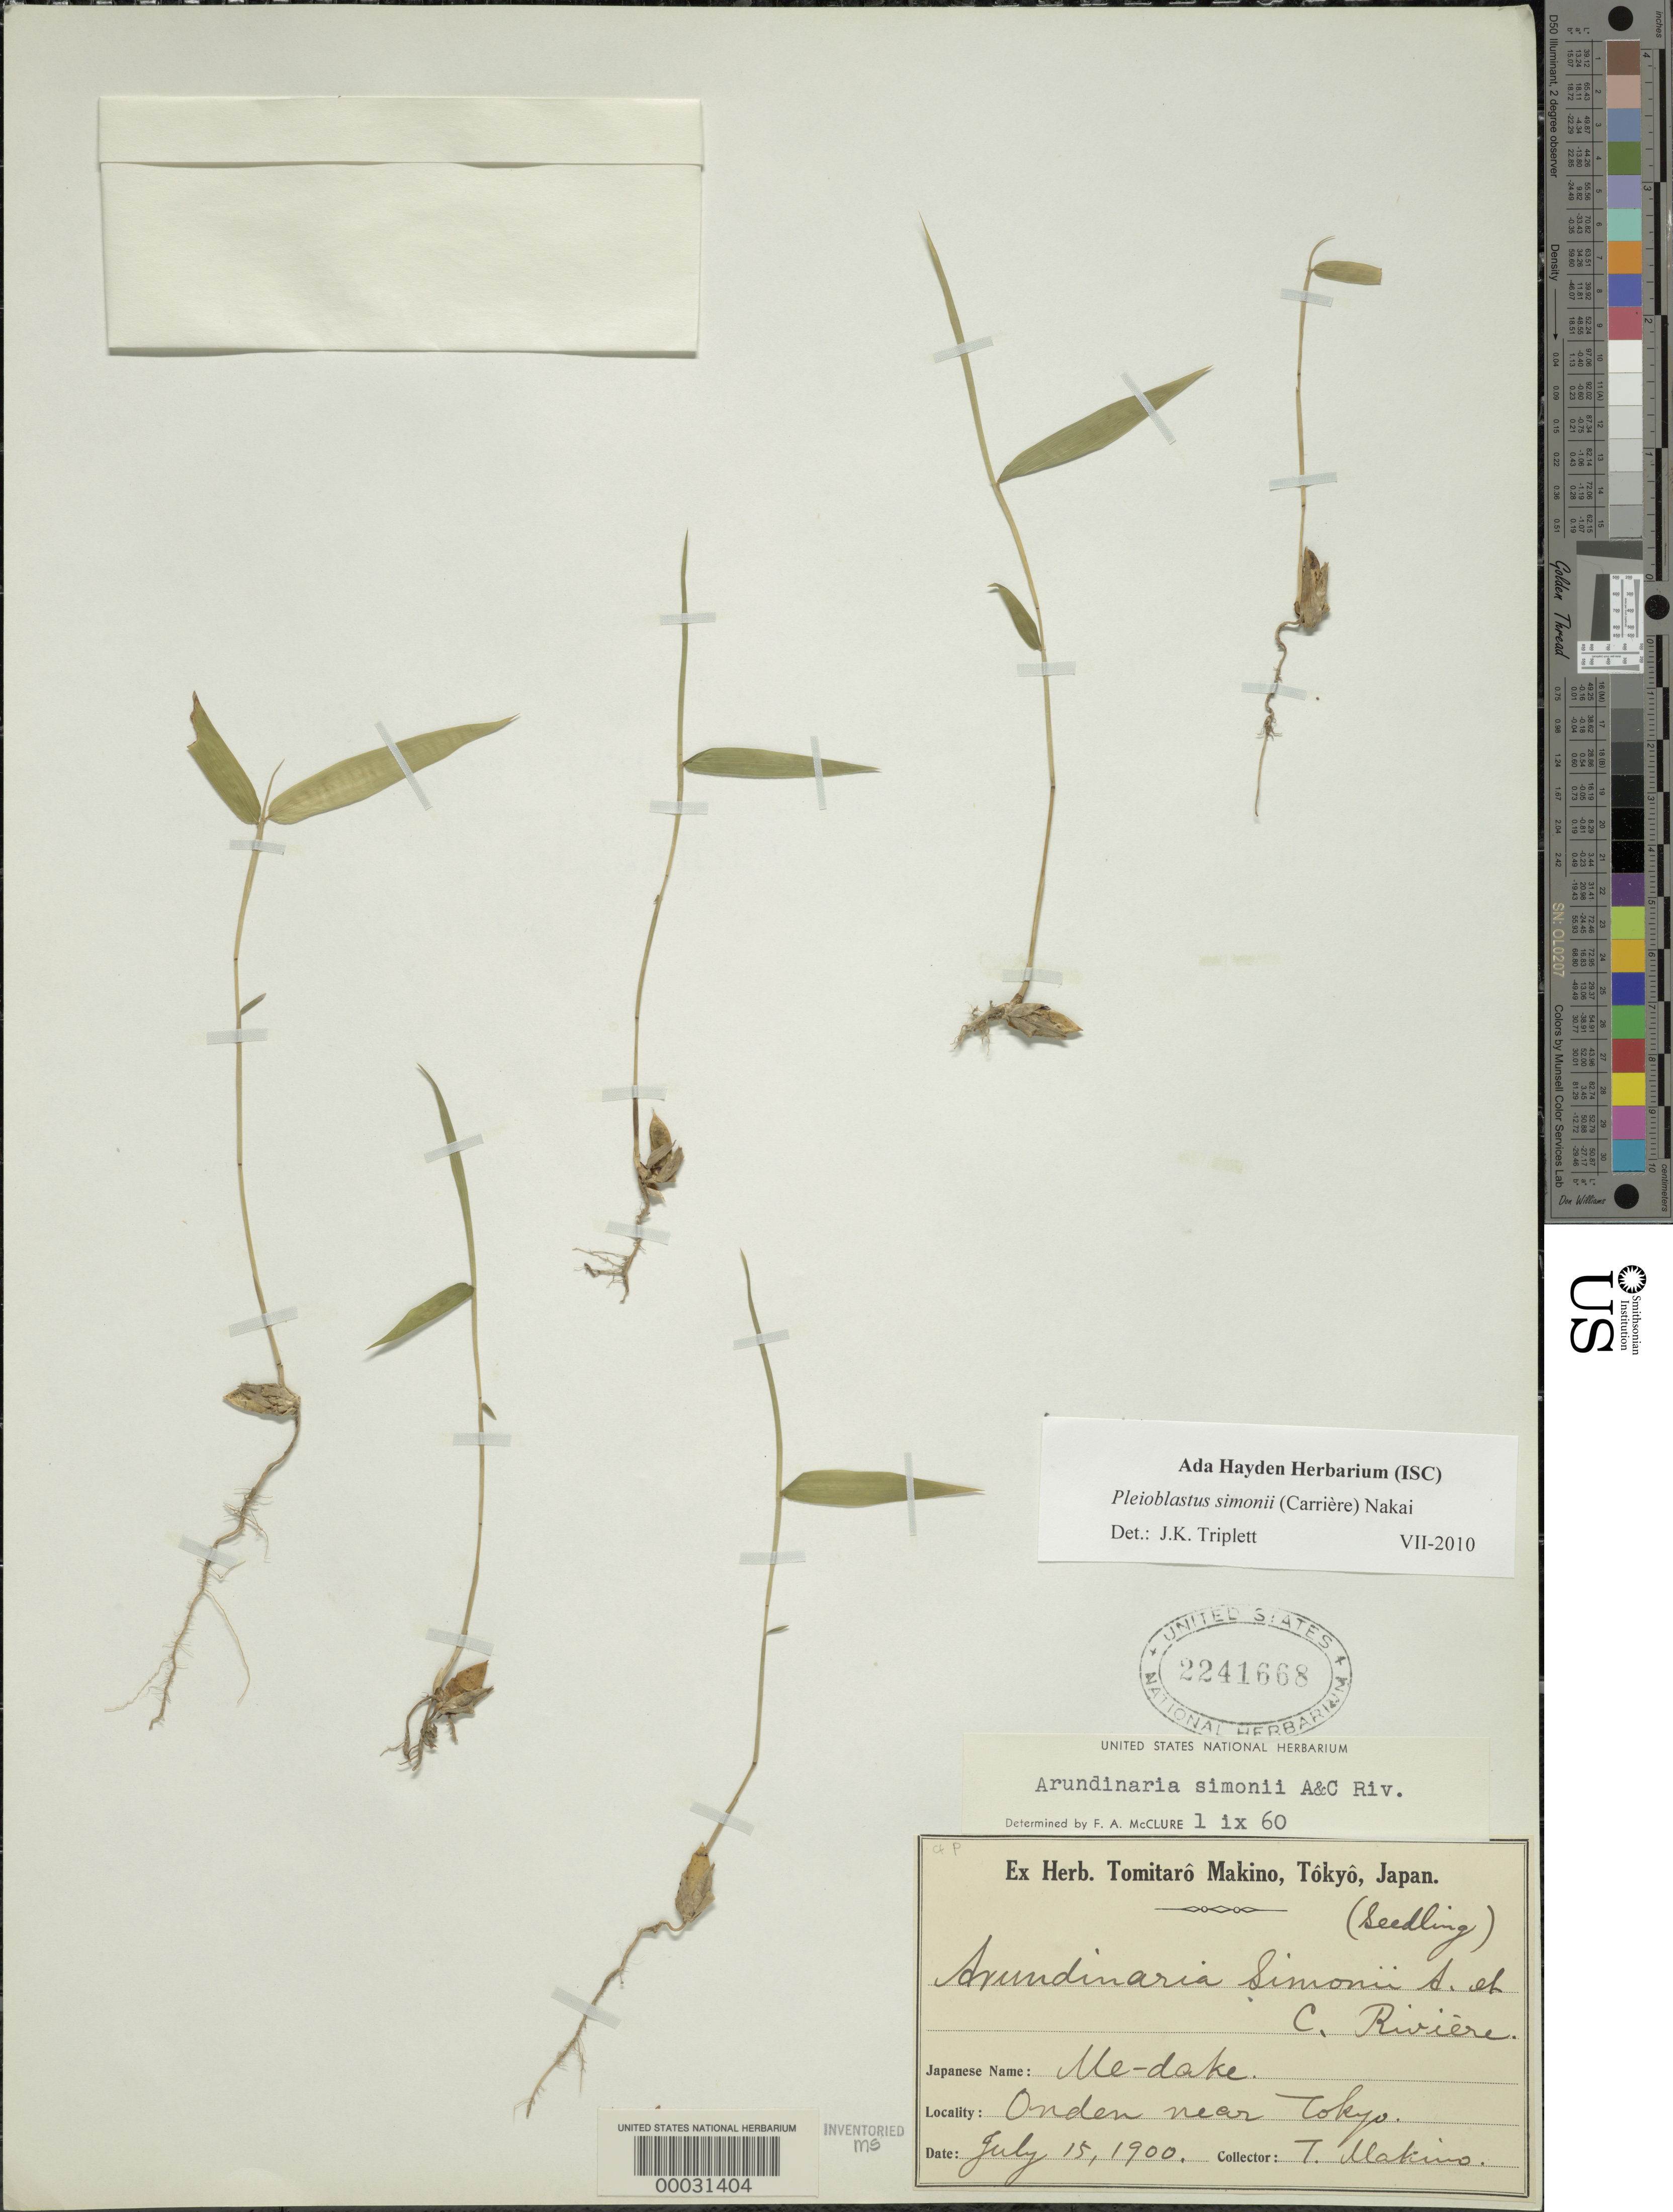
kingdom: Plantae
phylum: Tracheophyta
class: Liliopsida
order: Poales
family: Poaceae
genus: Pleioblastus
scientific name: Pleioblastus simonii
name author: (Carrière) Nakai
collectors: T. Makino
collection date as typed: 15 Jul 1900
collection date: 1900-07-15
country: Japan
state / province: Tokyo, Federal City of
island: Honshu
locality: Onden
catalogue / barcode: US 2241668